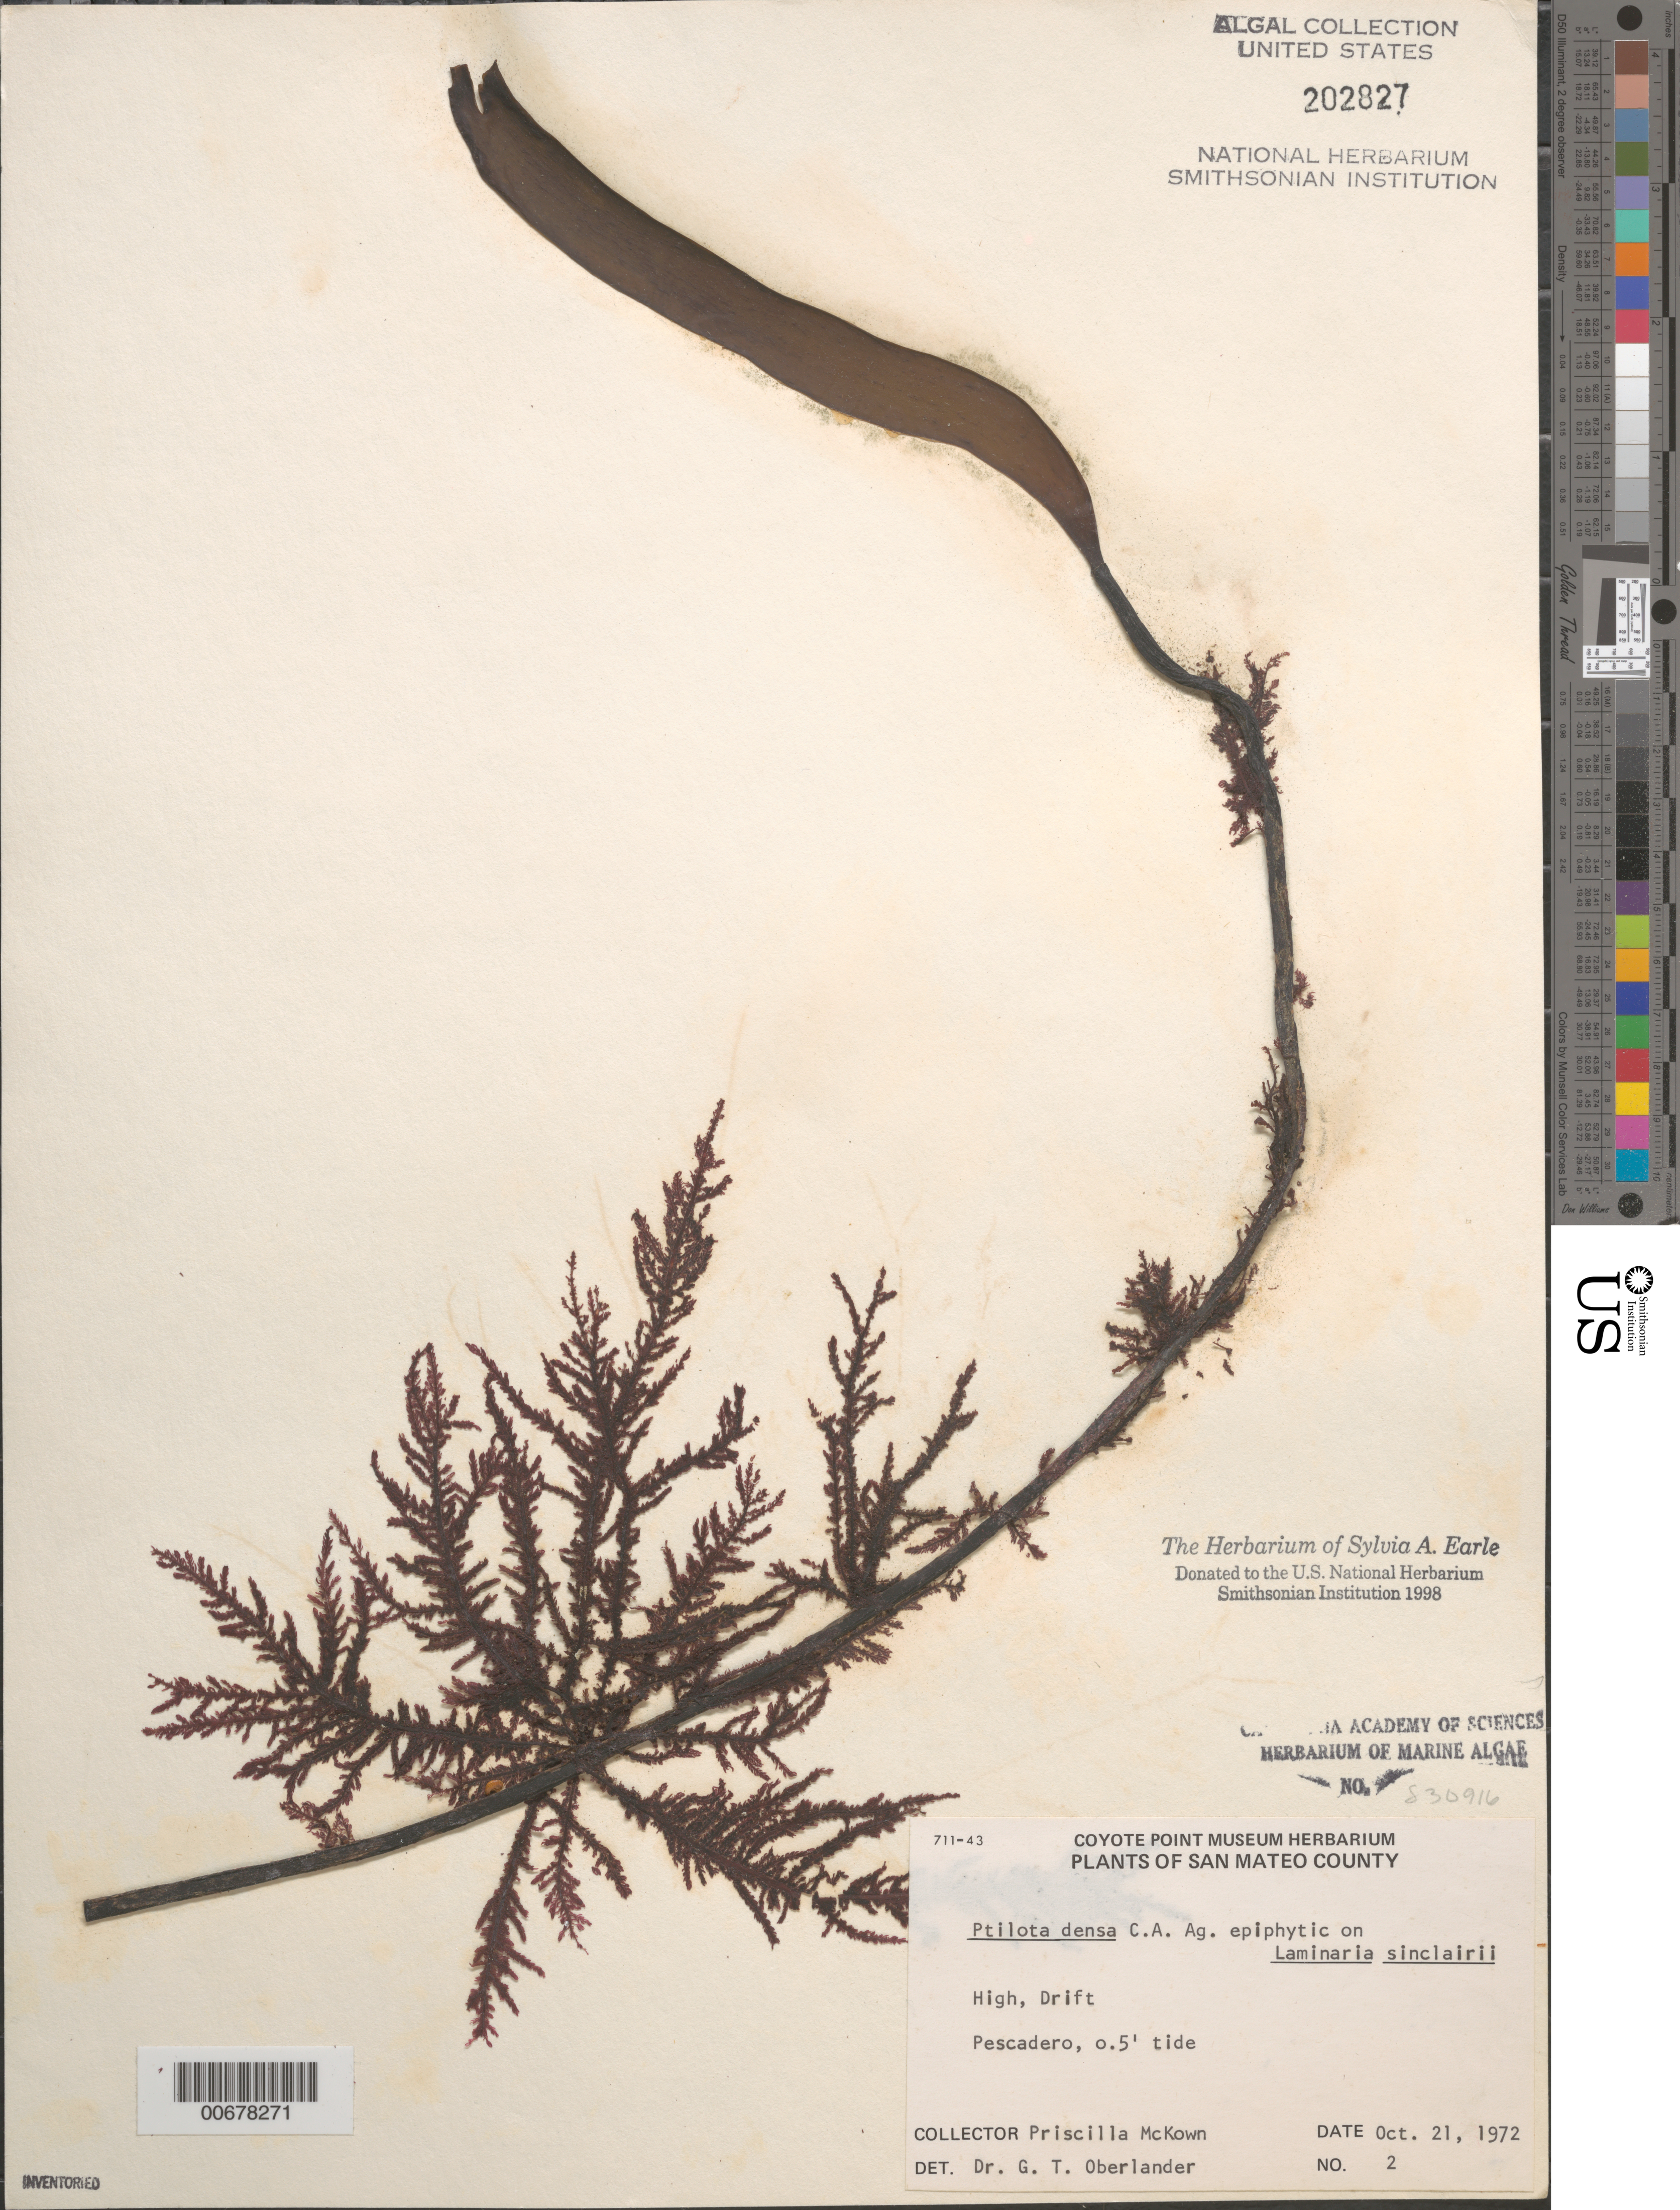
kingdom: Plantae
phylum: Rhodophyta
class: Florideophyceae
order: Ceramiales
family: Wrangeliaceae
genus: Ptilota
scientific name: Ptilota densa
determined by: Oberlander, G. T.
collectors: P. McKown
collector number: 2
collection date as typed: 21 Oct 1972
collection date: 1972-10-21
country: United States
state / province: California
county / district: San Mateo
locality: Pescadero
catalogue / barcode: US 202827